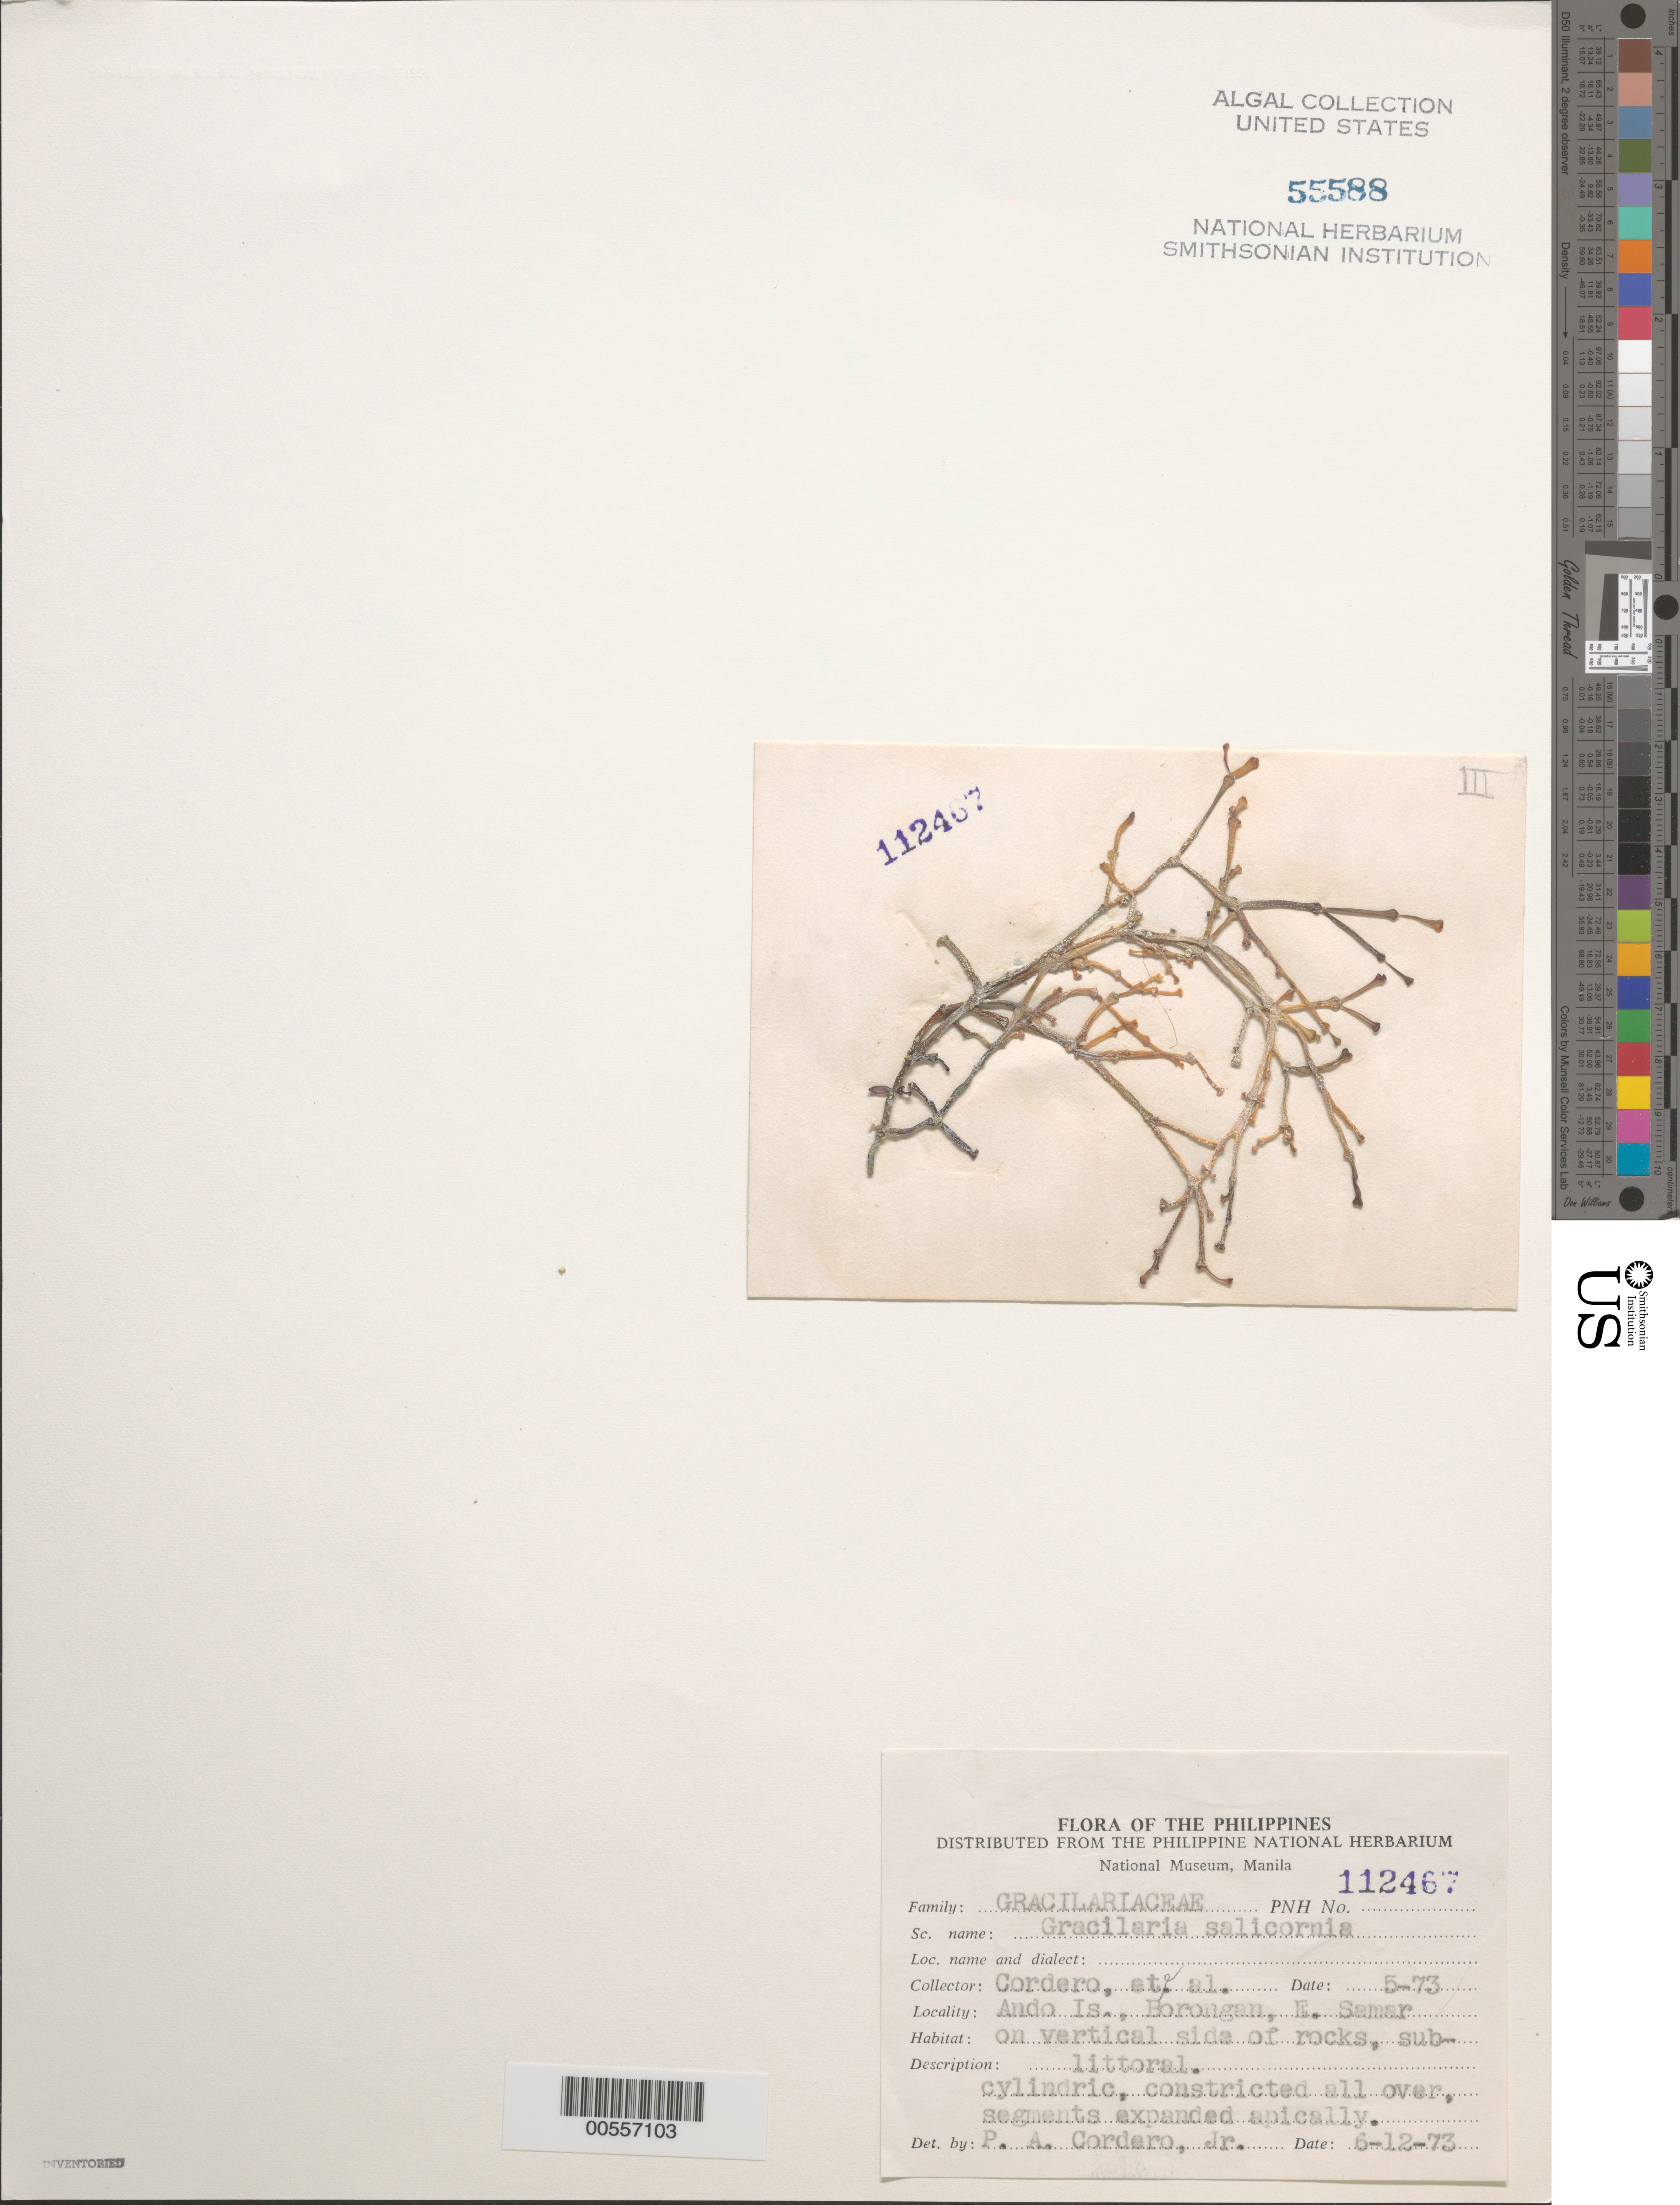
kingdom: Plantae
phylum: Rhodophyta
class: Florideophyceae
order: Gracilariales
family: Gracilariaceae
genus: Gracilaria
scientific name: Gracilaria salicornia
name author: (C. Agardh) E.Y. Dawson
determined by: Cordero, P. A., Jr.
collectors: P. A. Cordero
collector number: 112467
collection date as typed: May 1973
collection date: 1973-05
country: Philippines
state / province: Eastern Visayas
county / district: Eastern Samar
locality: Ando island, borongan, east samar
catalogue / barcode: US 55588